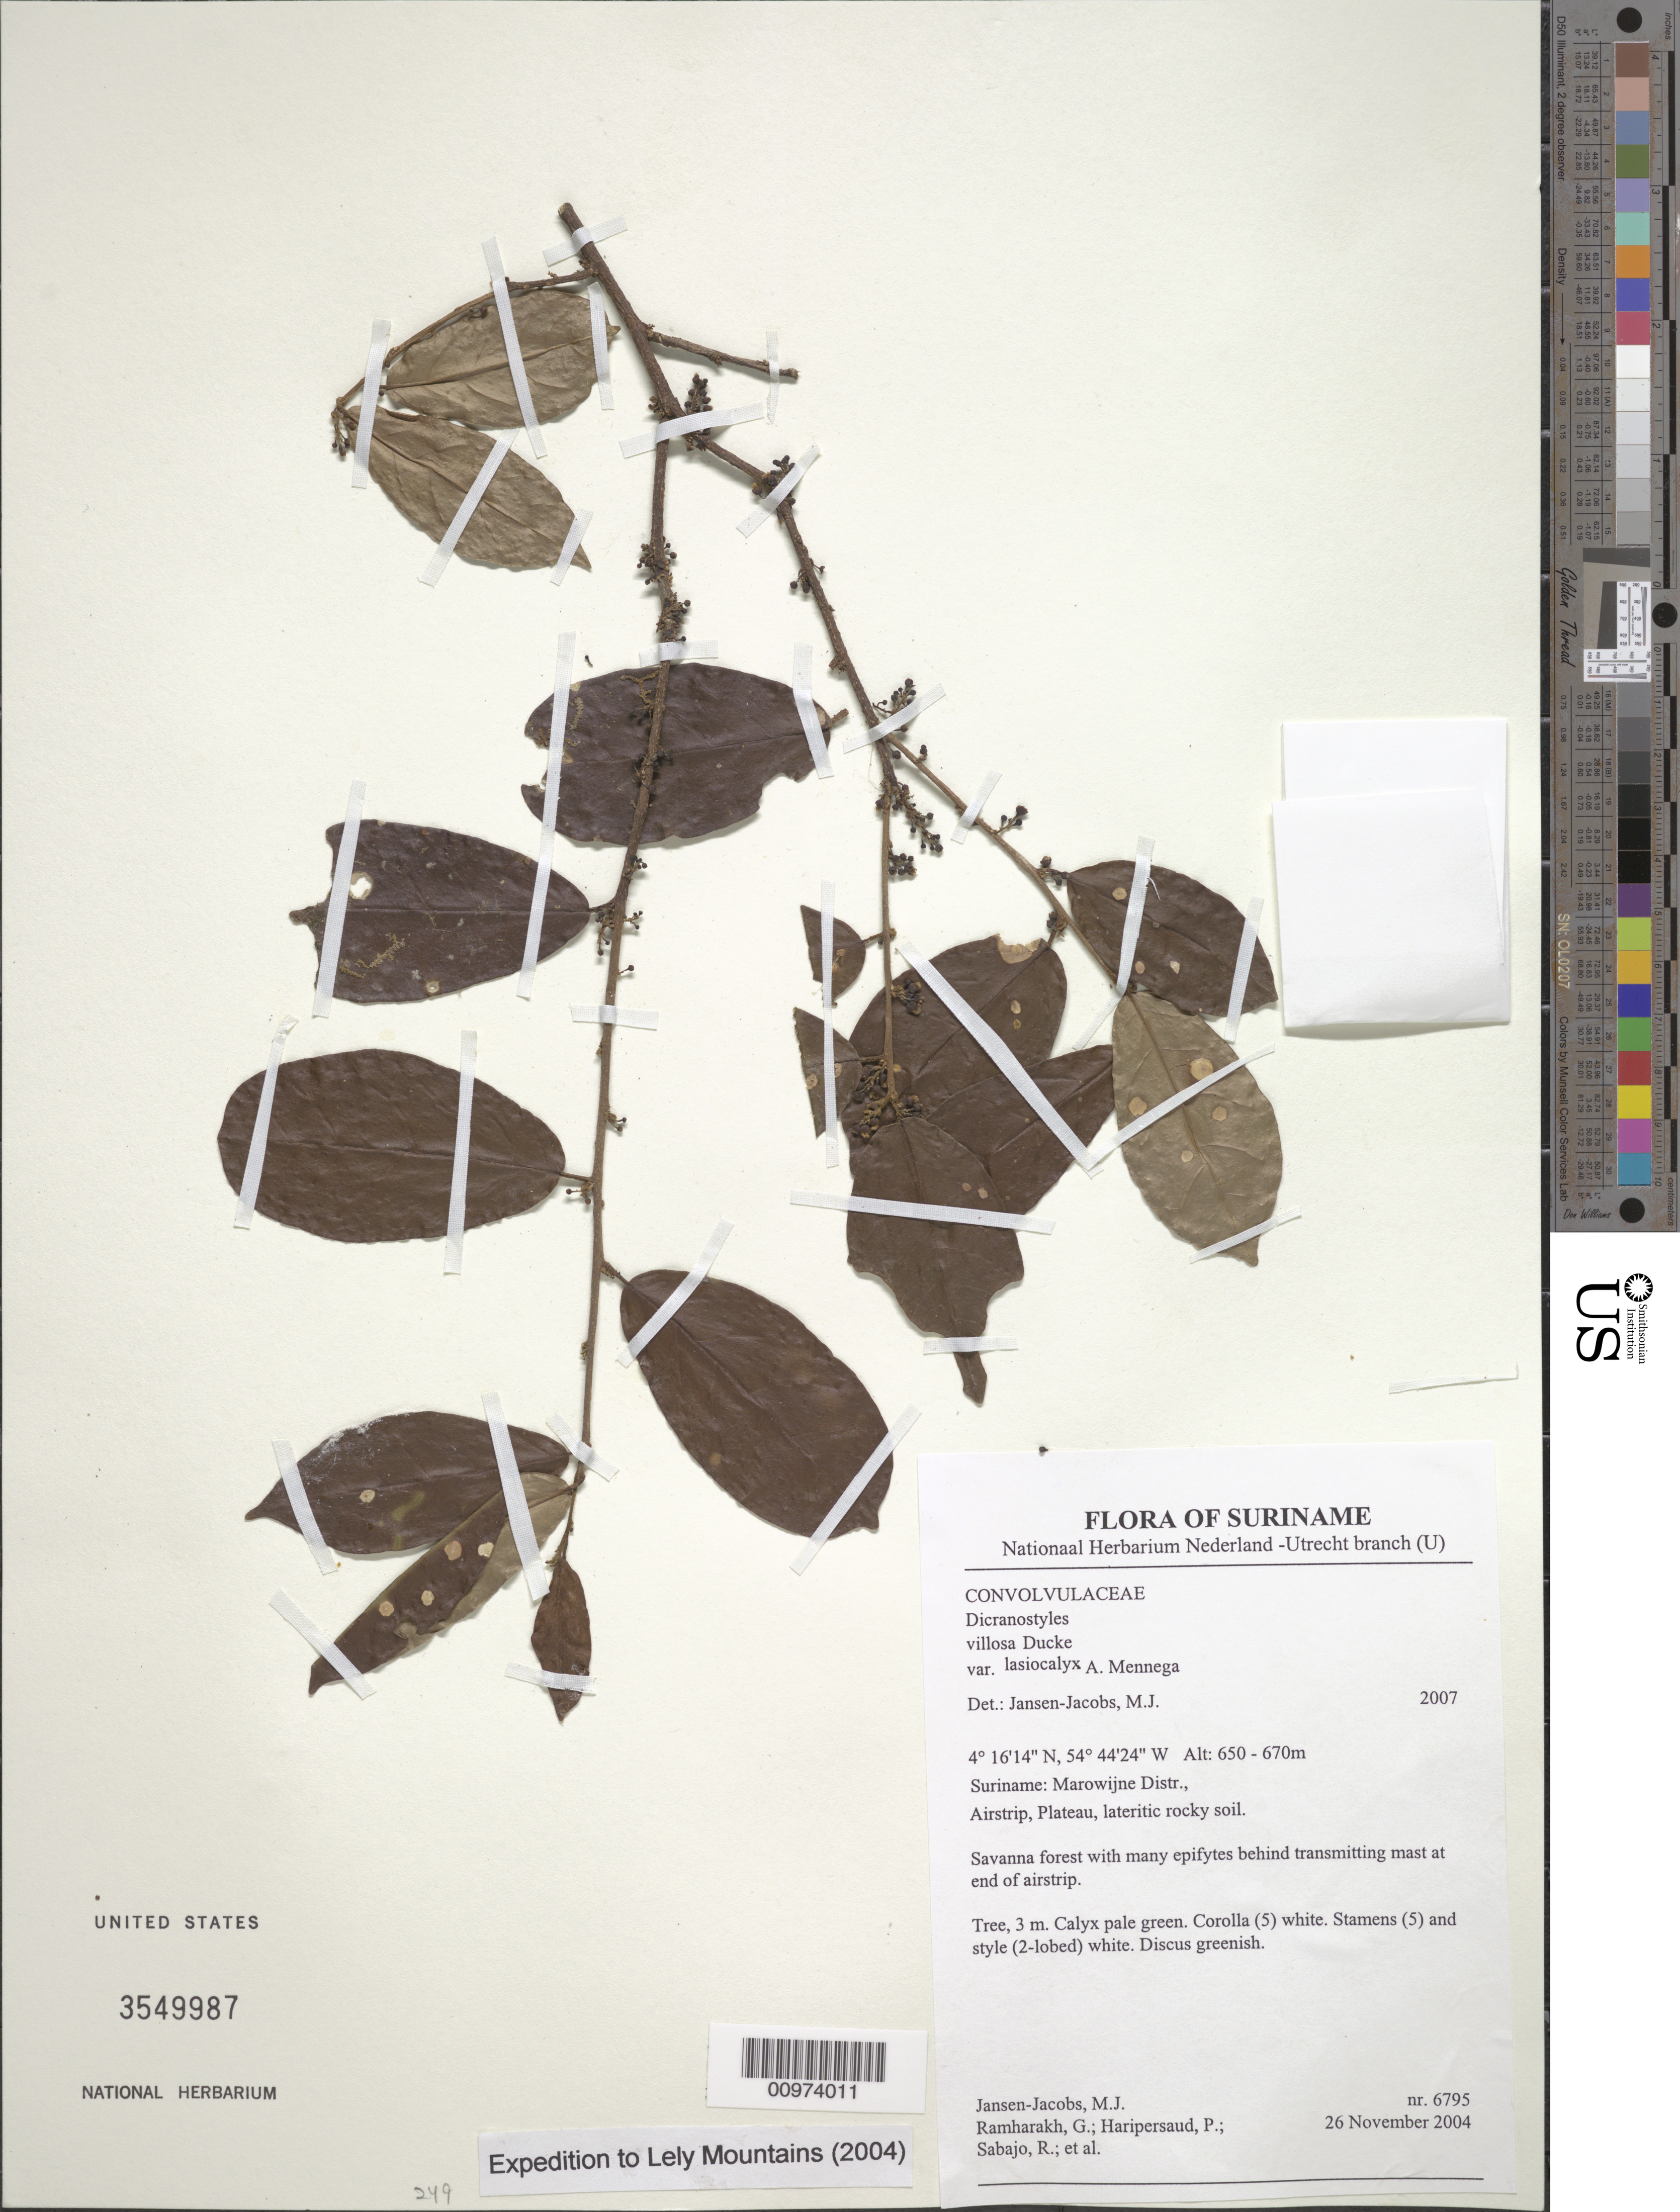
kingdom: Plantae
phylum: Tracheophyta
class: Magnoliopsida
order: Solanales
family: Convolvulaceae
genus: Dicranostyles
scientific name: Dicranostyles villosus var. lasiocalyx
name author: Mennega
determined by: Jansen-Jacobs, M. J., (U), Nationaal Herbarium Nederland, Utrecht University branch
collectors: M. J. Jansen-Jacobs et al.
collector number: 6795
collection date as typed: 26-Nov-04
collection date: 2004-11-26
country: Suriname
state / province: Marowijne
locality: Marowijne Distr., Airstrip, Plateau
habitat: Lateritic rocky soil. Savanna forest with many epiphytes behind transmitting mast at end of airstrip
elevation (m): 650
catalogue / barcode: US 3549987